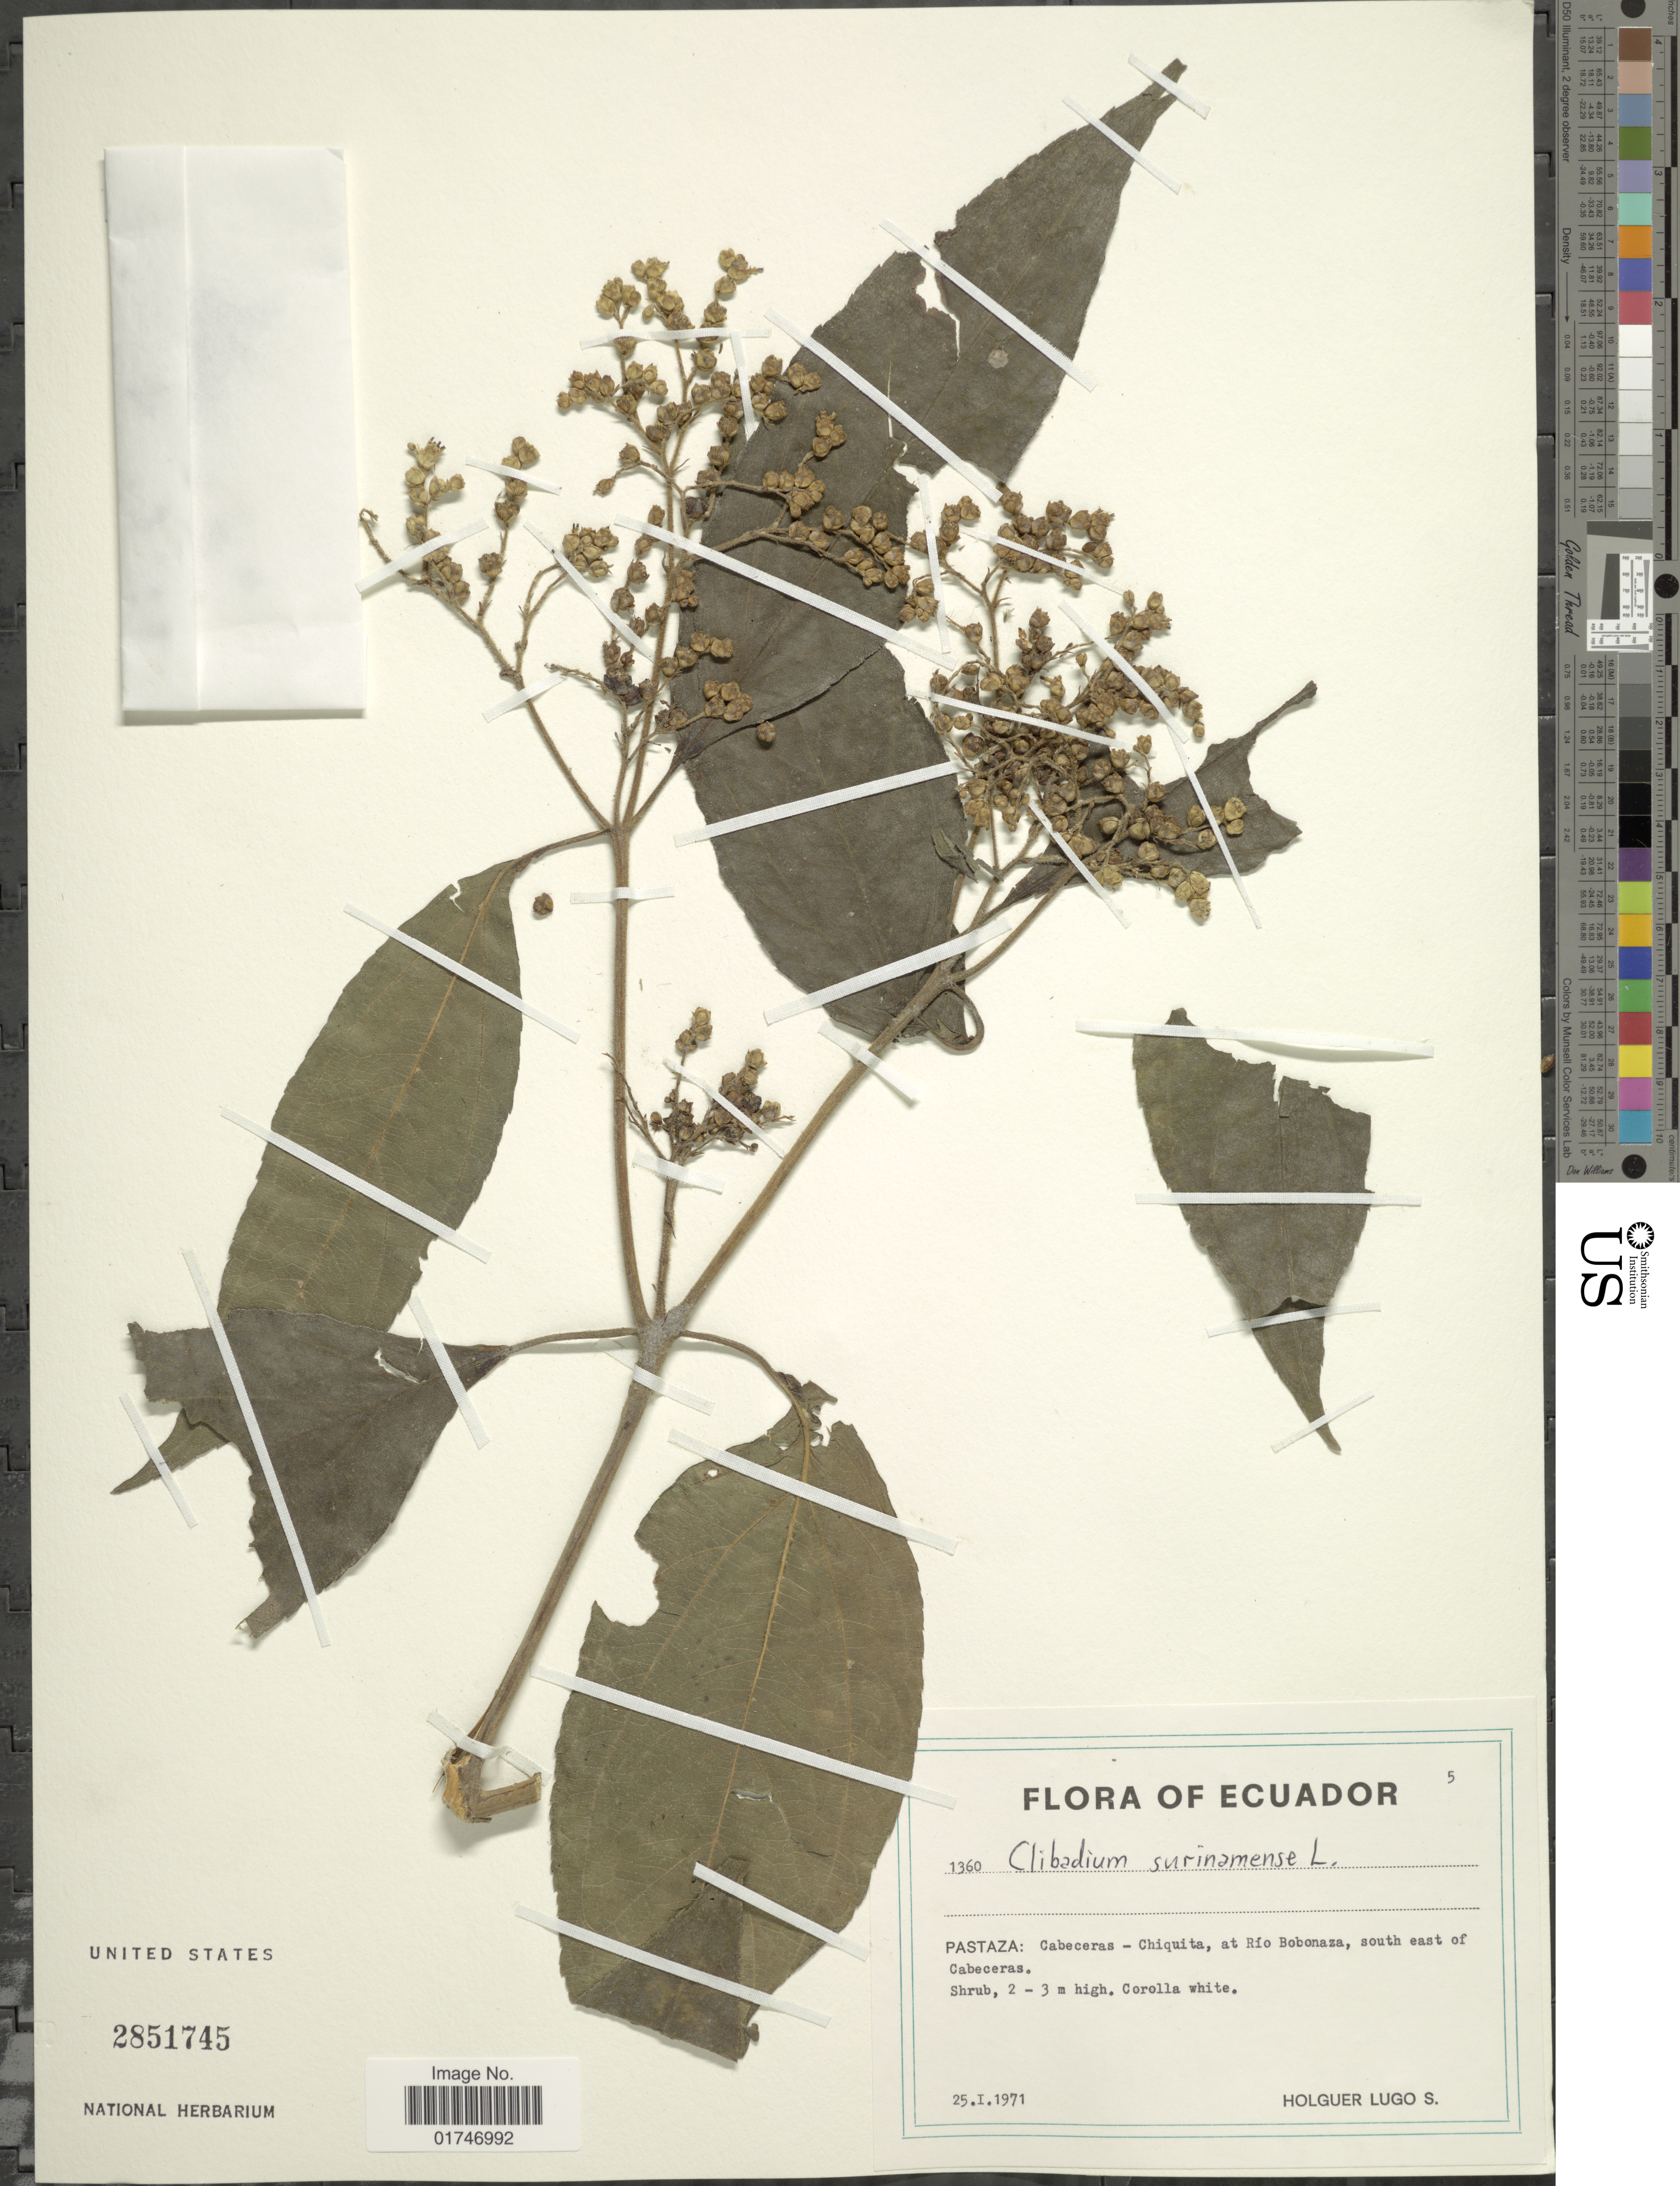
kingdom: Plantae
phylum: Tracheophyta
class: Magnoliopsida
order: Asterales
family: Asteraceae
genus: Clibadium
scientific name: Clibadium surinamense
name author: L.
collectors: H. Lugo S.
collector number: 1360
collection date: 1971-01-25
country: Ecuador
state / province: Pastaza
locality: Pastaza: Cabeceras - Chiquita, at Río Bobonaza, south of Cabeceras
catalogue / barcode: US 2851745